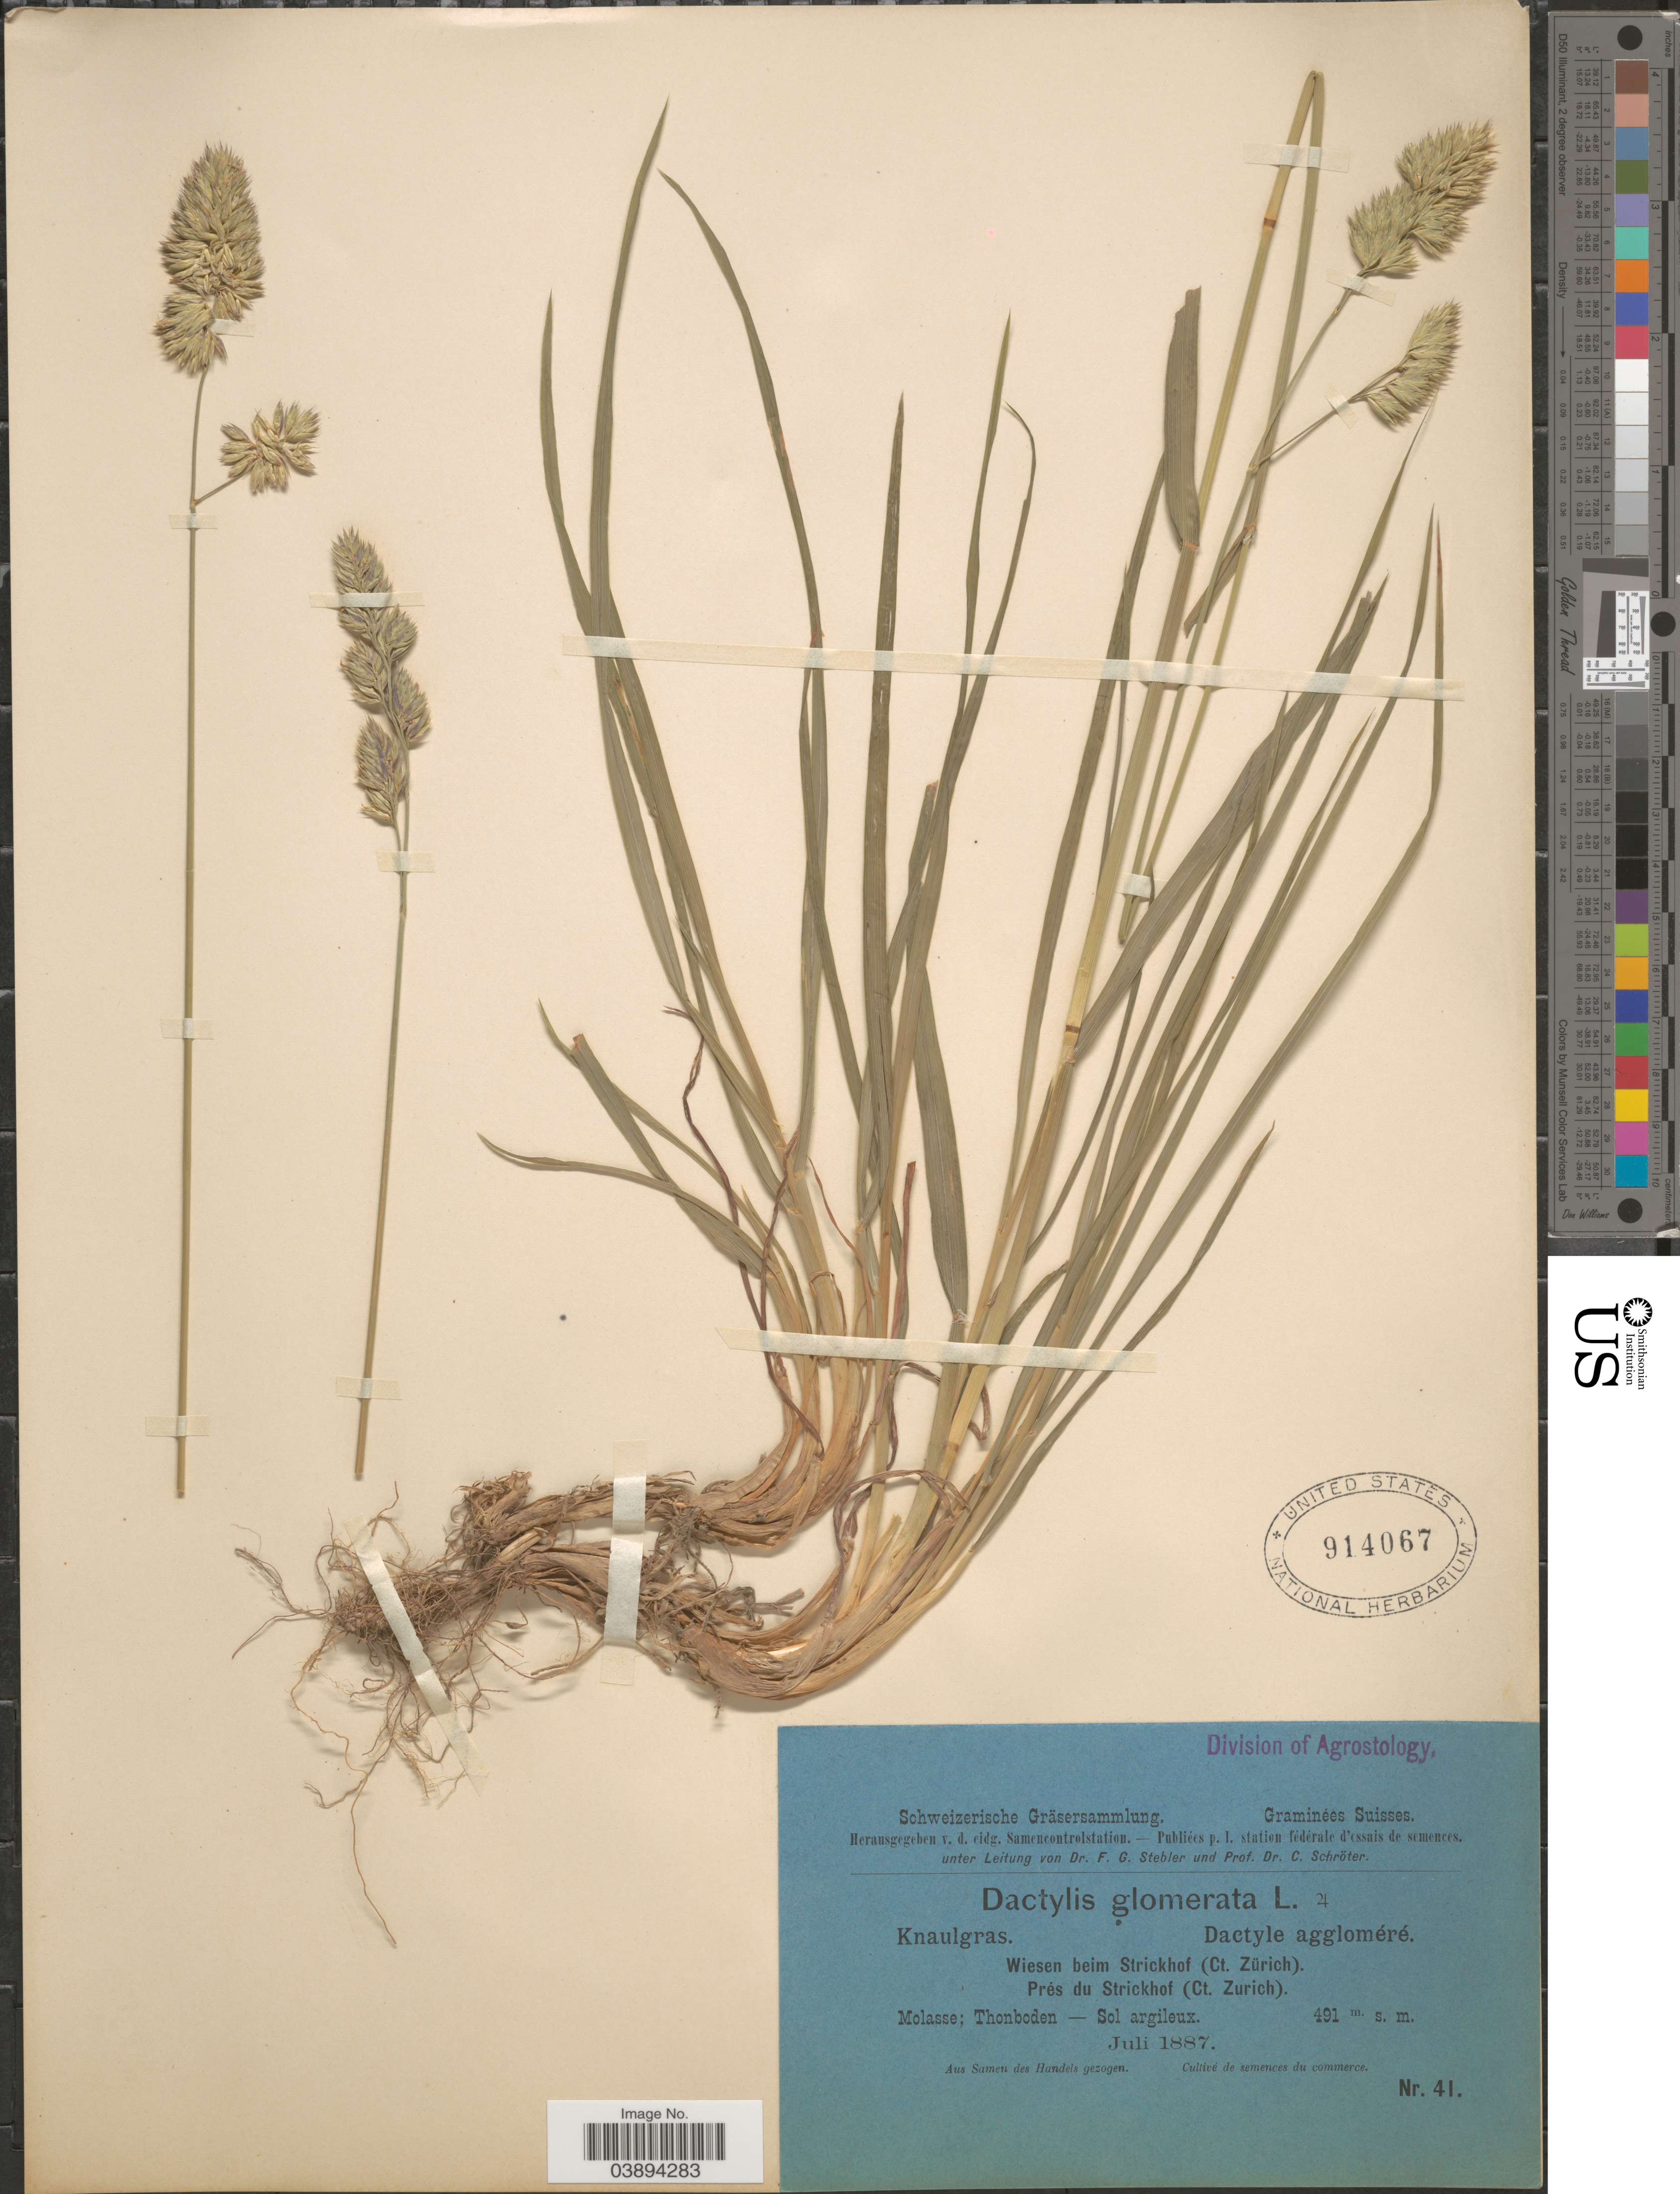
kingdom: Plantae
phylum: Tracheophyta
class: Liliopsida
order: Poales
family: Poaceae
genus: Dactylis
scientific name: Dactylis glomerata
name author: L.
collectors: Stebler, F.G. & Schröter, C.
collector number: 41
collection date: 1887-07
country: Switzerland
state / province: Zurich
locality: Wiesen beim Strickhof (Ct. Zürich). Prés du Strickhof (Ct. Zurich). Molasse; Thonboden - Sol argileux.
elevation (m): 491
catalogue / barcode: US 914067